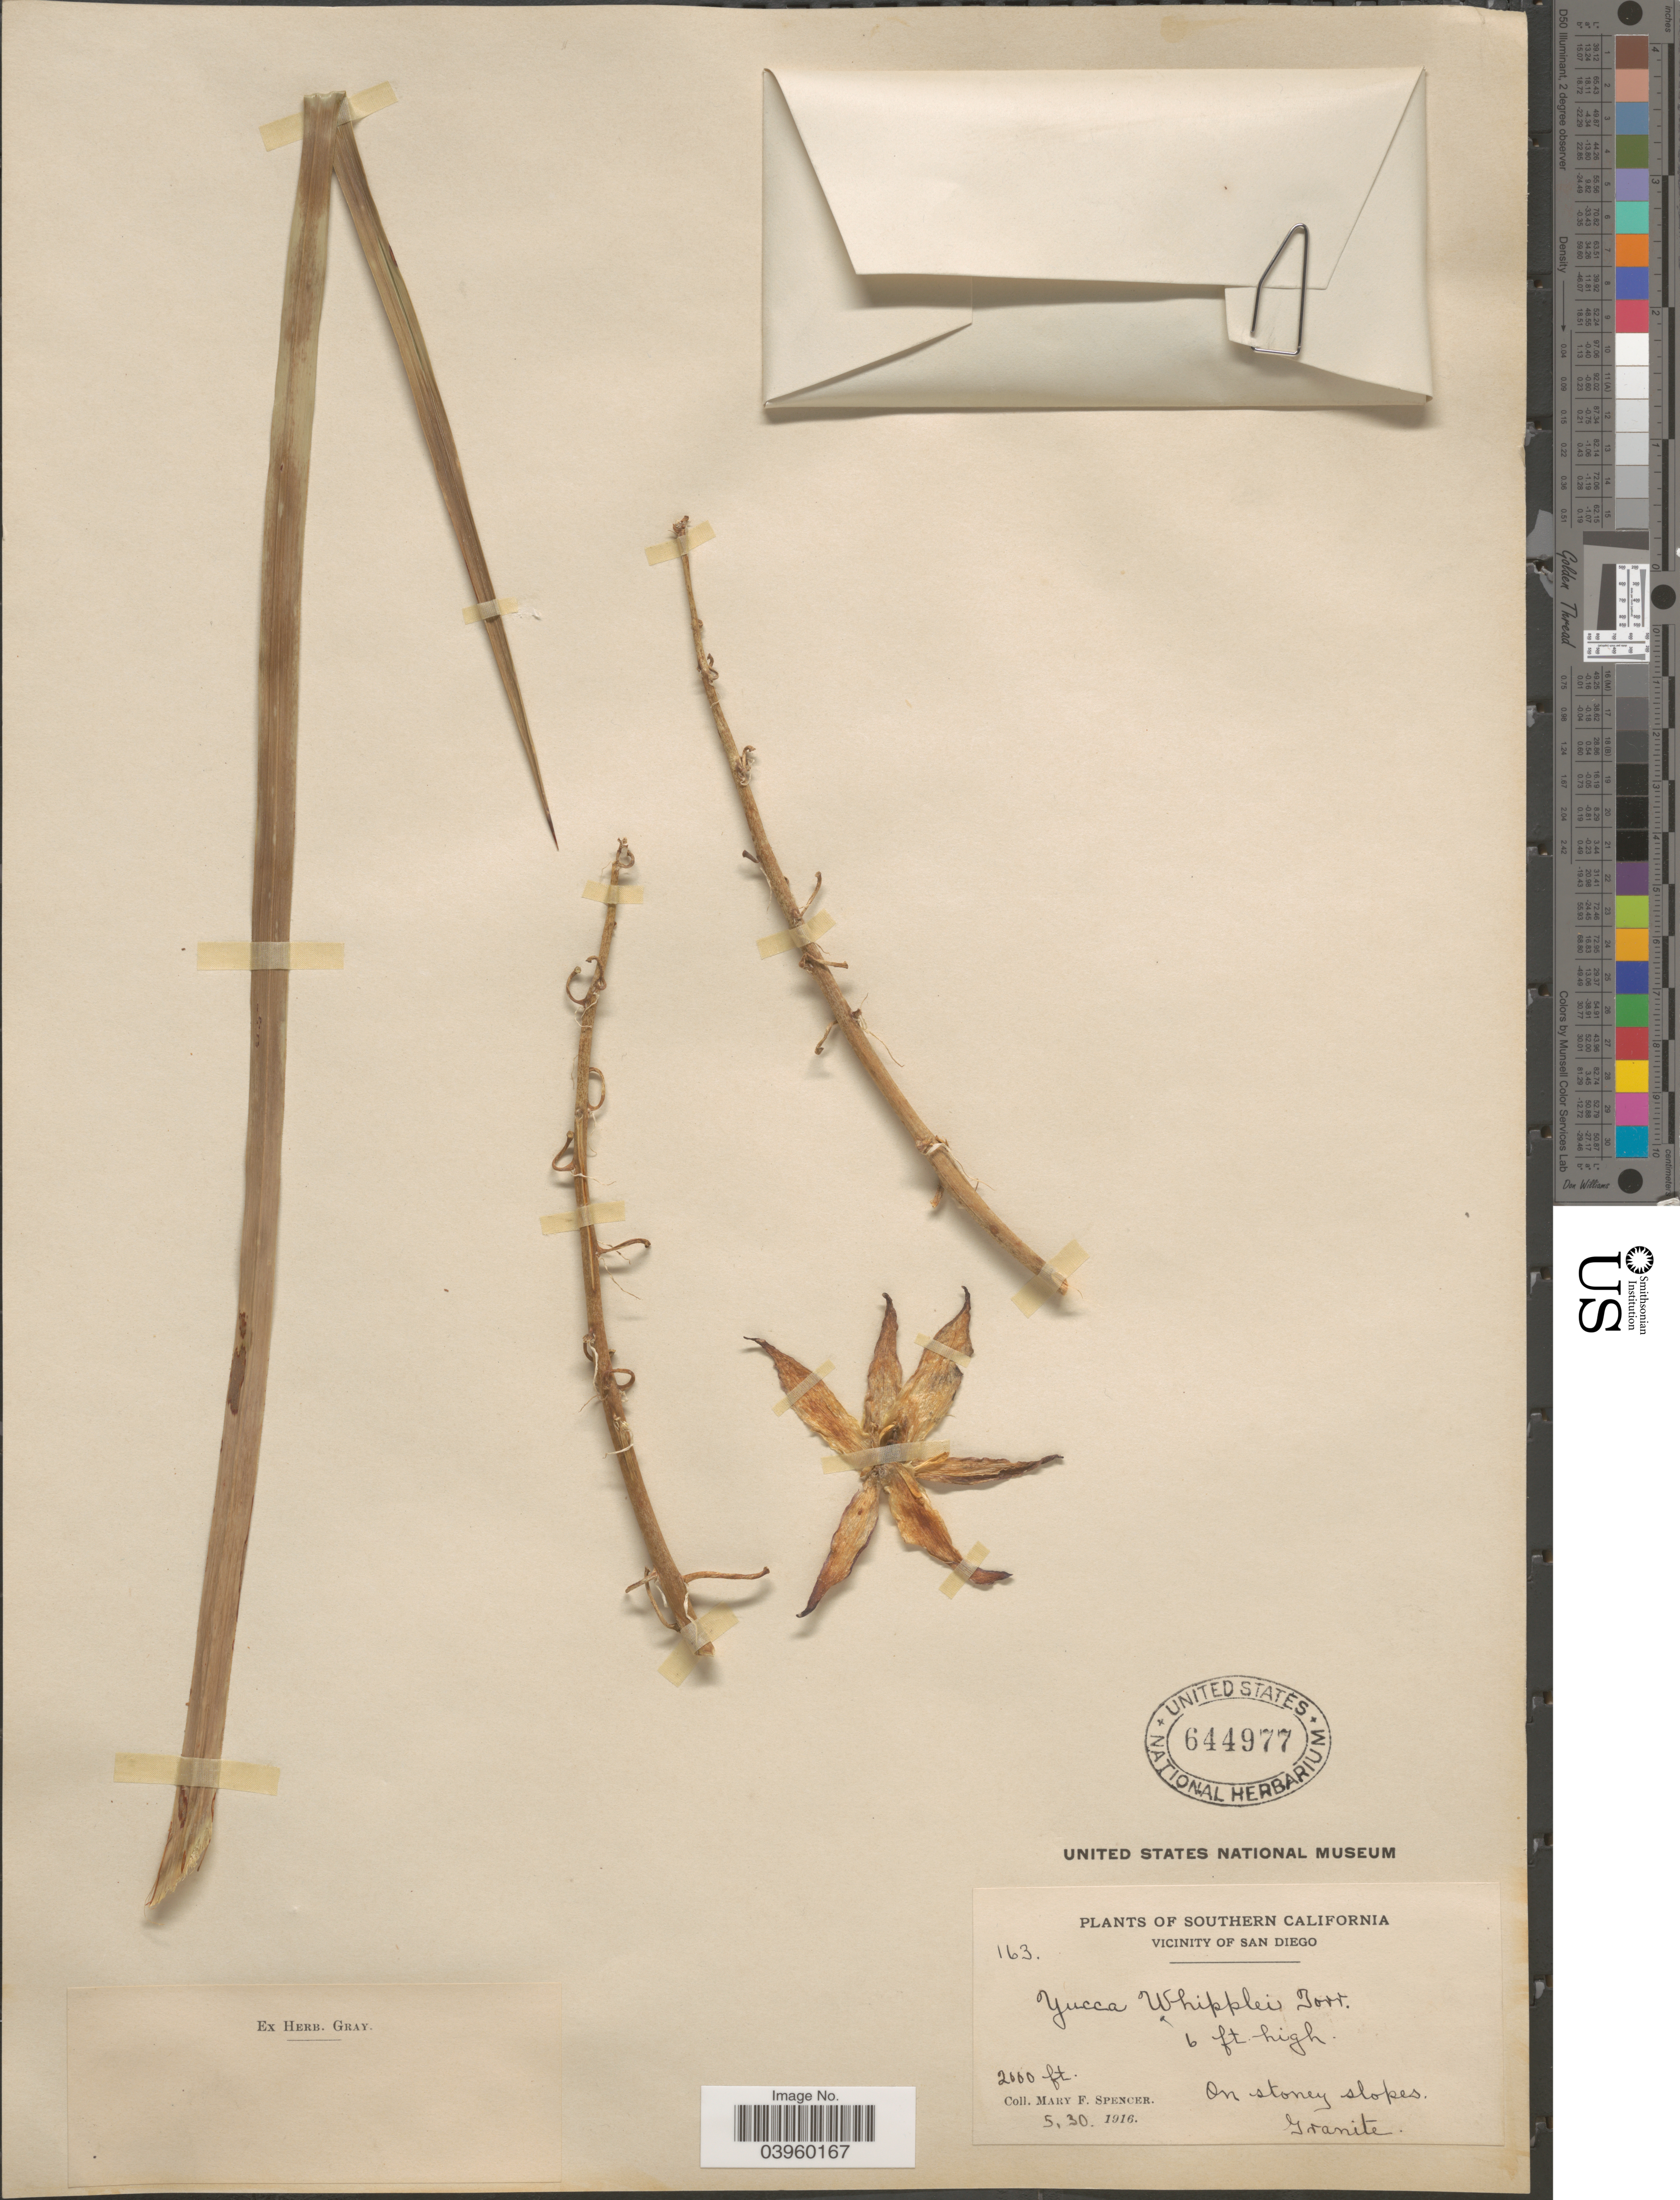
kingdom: Plantae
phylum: Tracheophyta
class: Liliopsida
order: Asparagales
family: Asparagaceae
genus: Yucca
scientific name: Yucca whipplei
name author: Torr.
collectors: M. Spencer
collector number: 163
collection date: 1916-05-30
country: United States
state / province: California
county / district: San Diego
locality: Southern California. Vicinity of San Diego.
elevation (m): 610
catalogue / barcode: US 644977